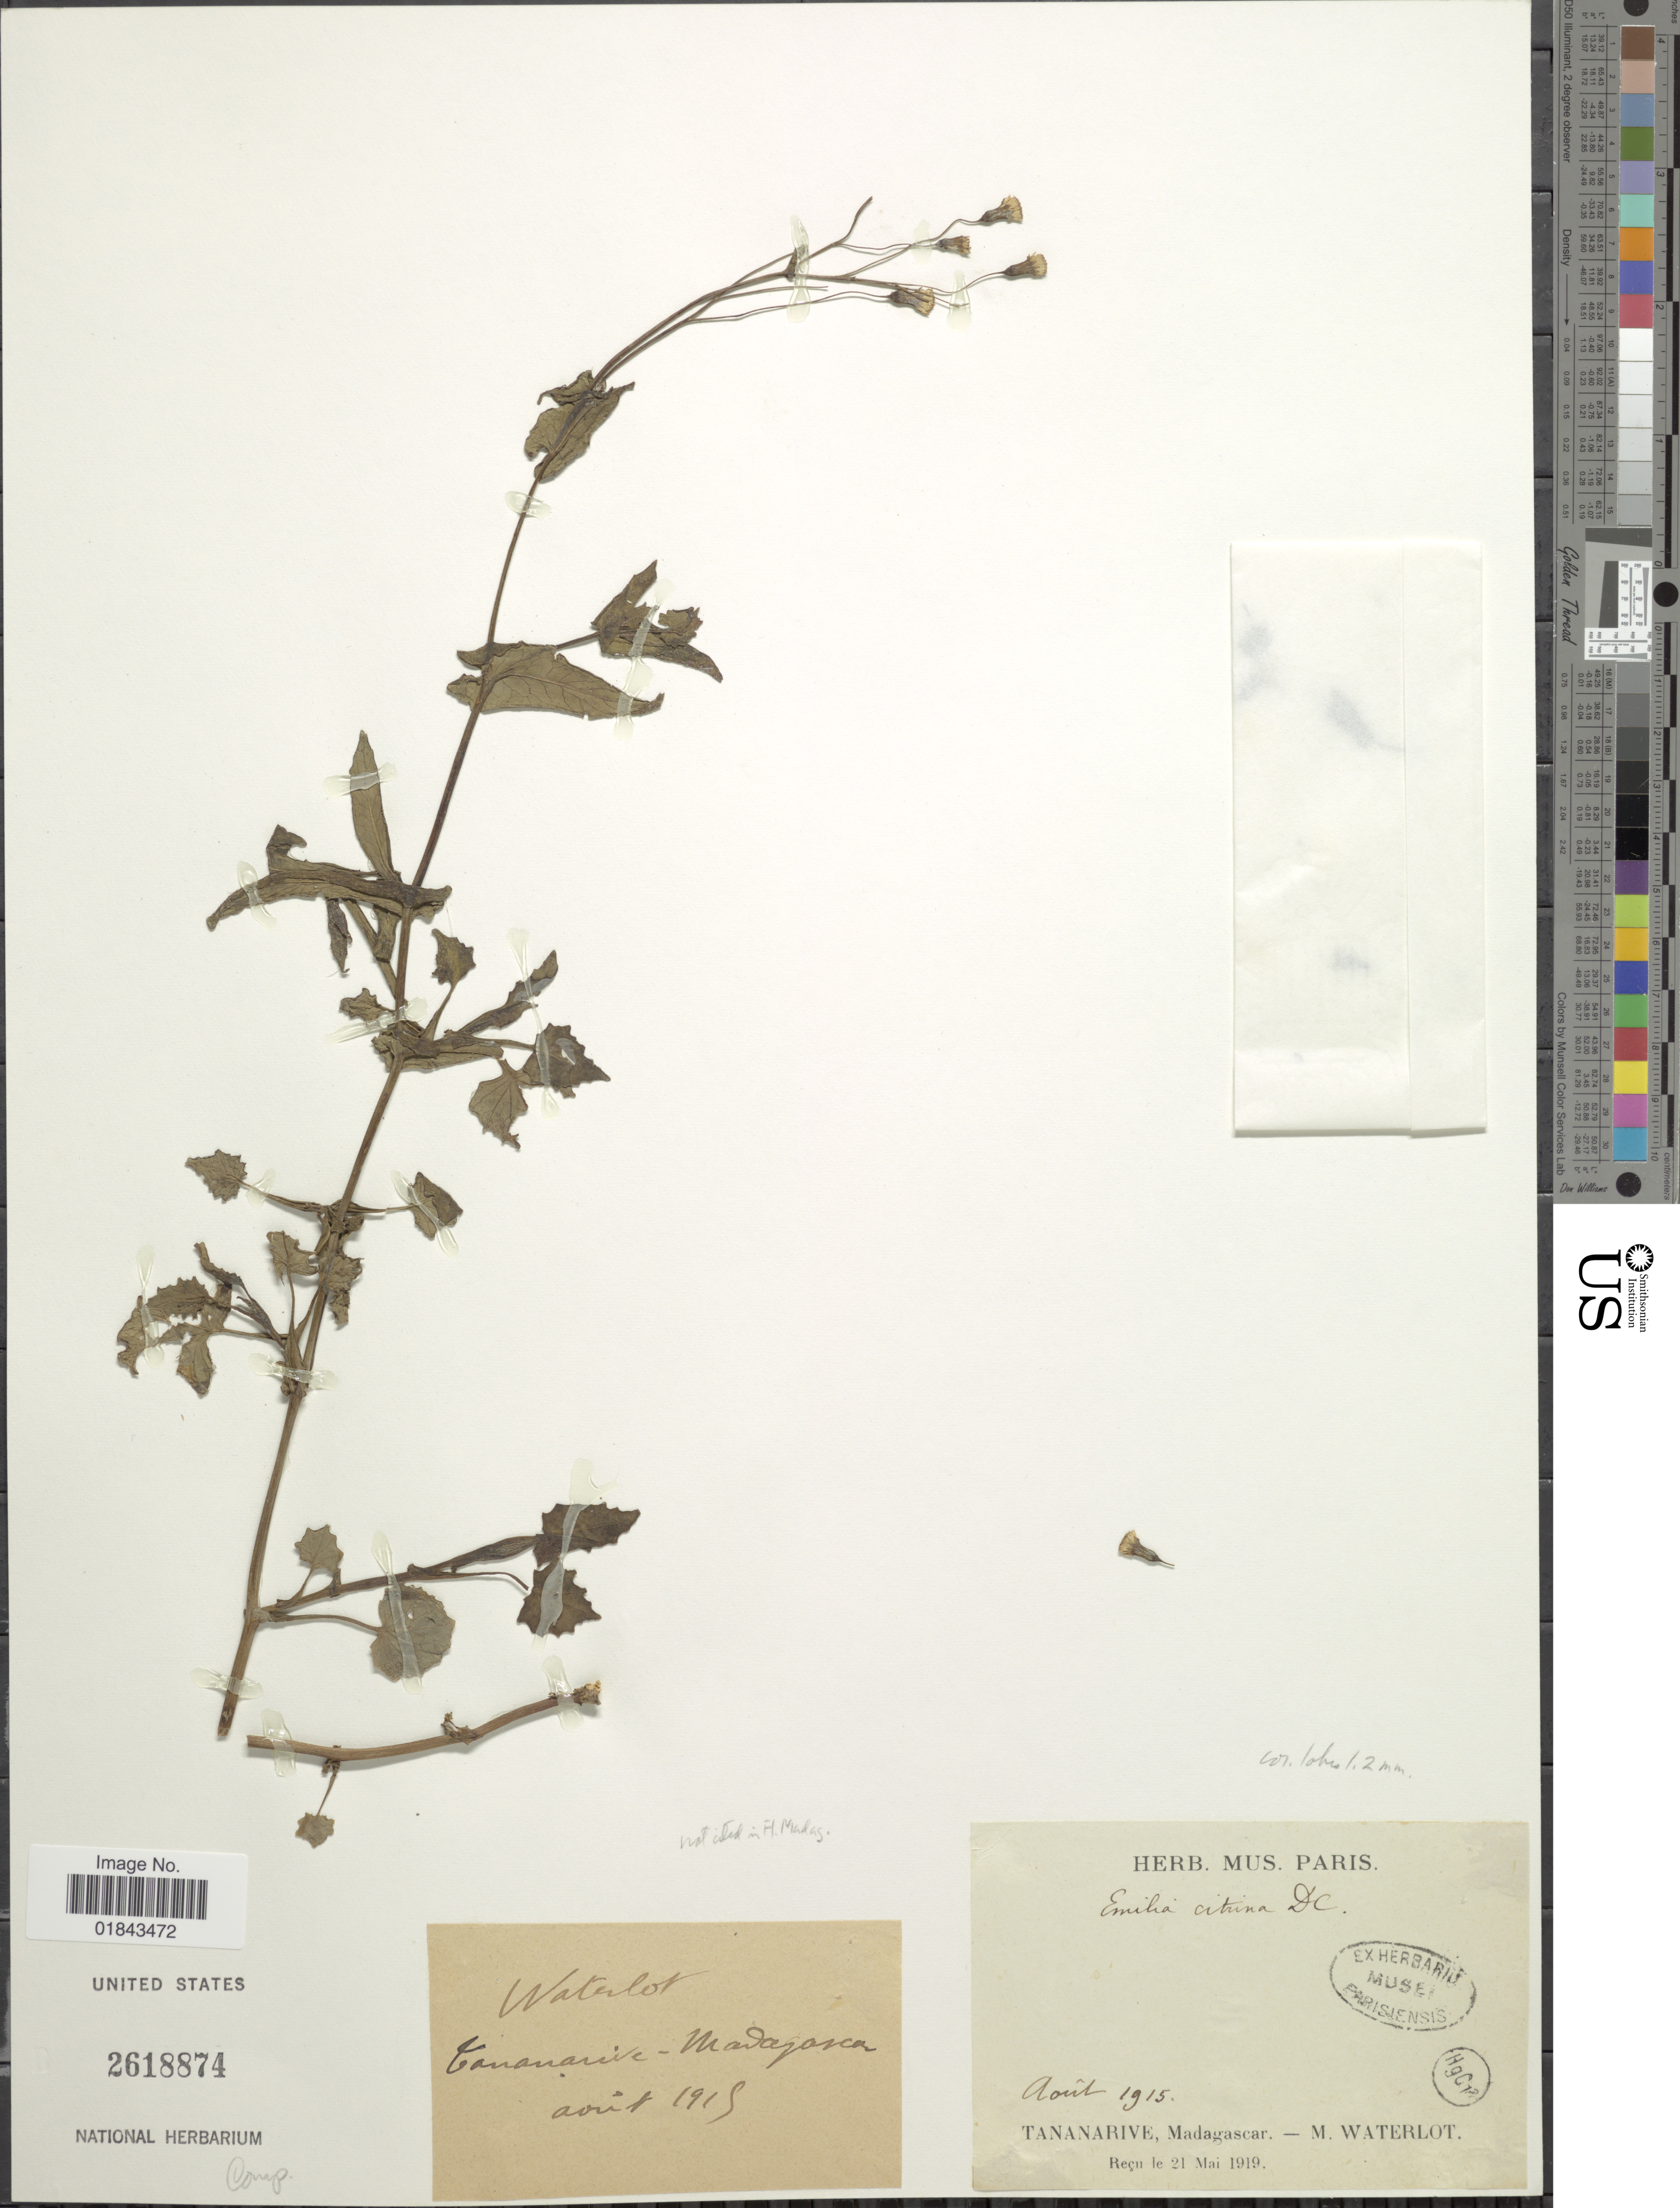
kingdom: Plantae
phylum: Tracheophyta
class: Magnoliopsida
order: Asterales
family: Asteraceae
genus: Emilia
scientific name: Emilia citrina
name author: DC.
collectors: M. Waterlot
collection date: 1915-08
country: Madagascar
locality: Tananarive.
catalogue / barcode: US 2618874